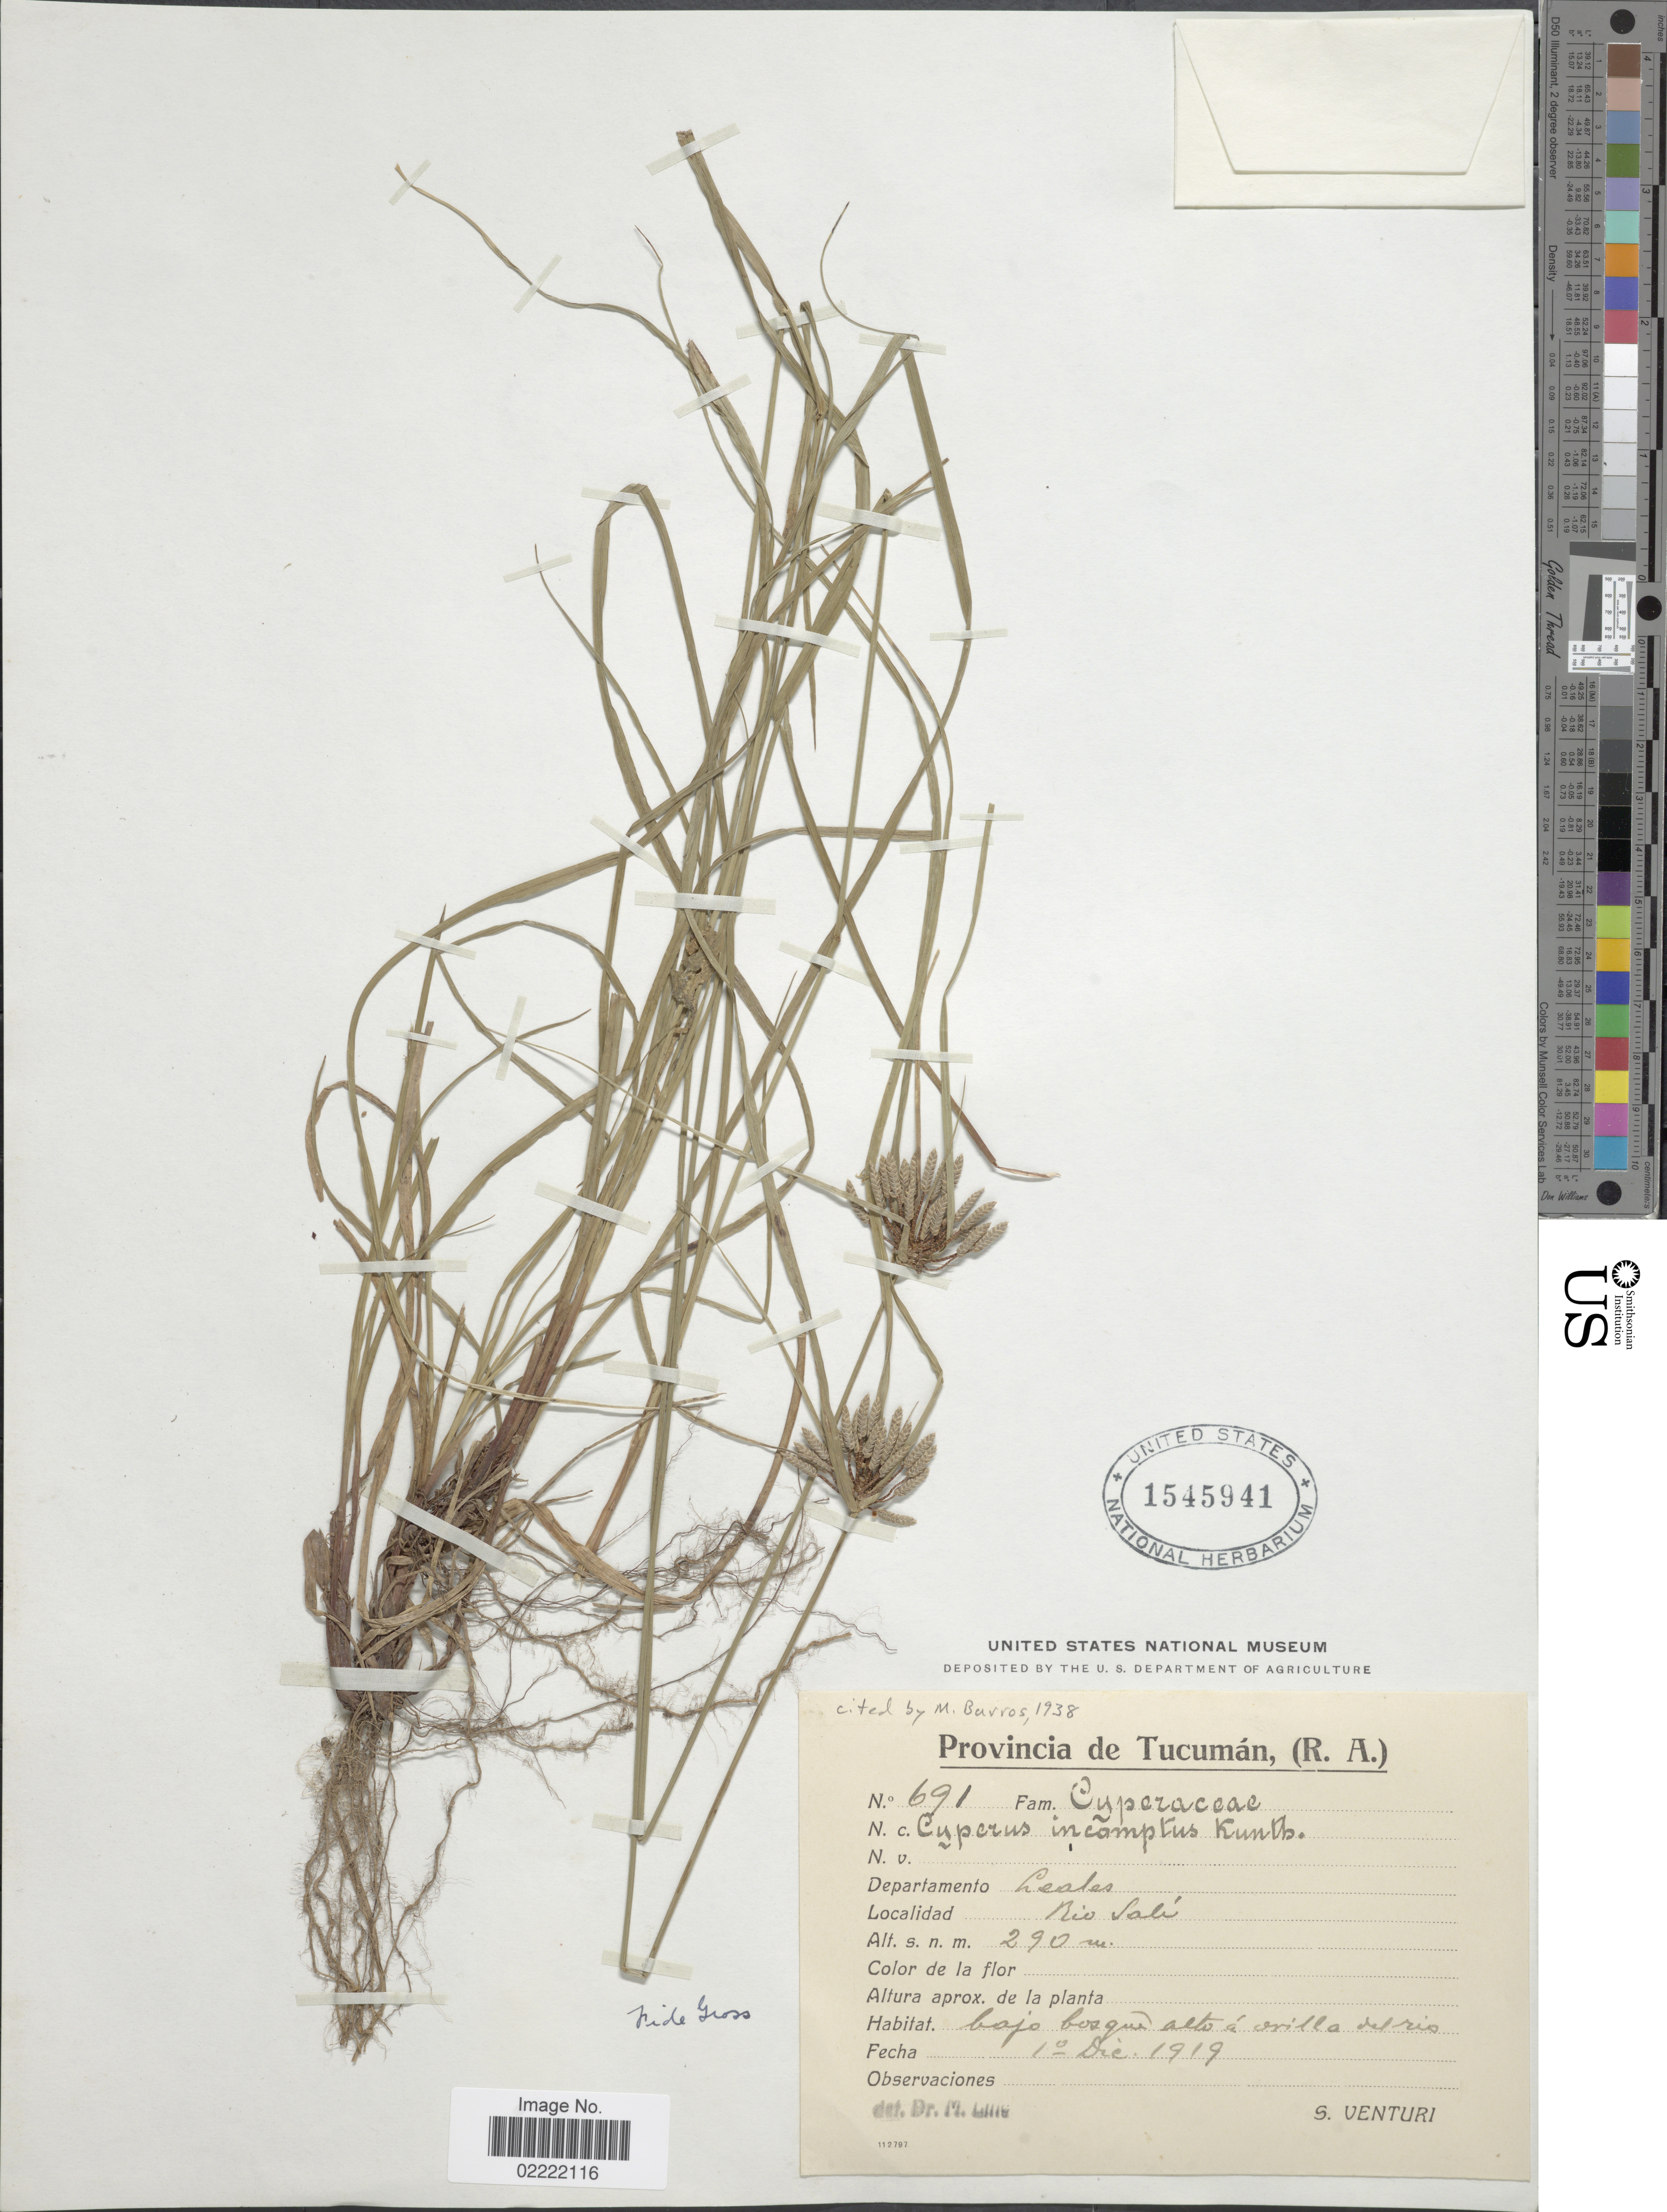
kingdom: Plantae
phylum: Tracheophyta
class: Liliopsida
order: Poales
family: Cyperaceae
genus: Cyperus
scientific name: Cyperus incomtus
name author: Kunth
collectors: S. Venturi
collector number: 691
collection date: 1919-12-10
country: Argentina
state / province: Tucuman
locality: (R.A.) Departamento Leales, Rio Salí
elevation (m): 290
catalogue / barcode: US 1545941